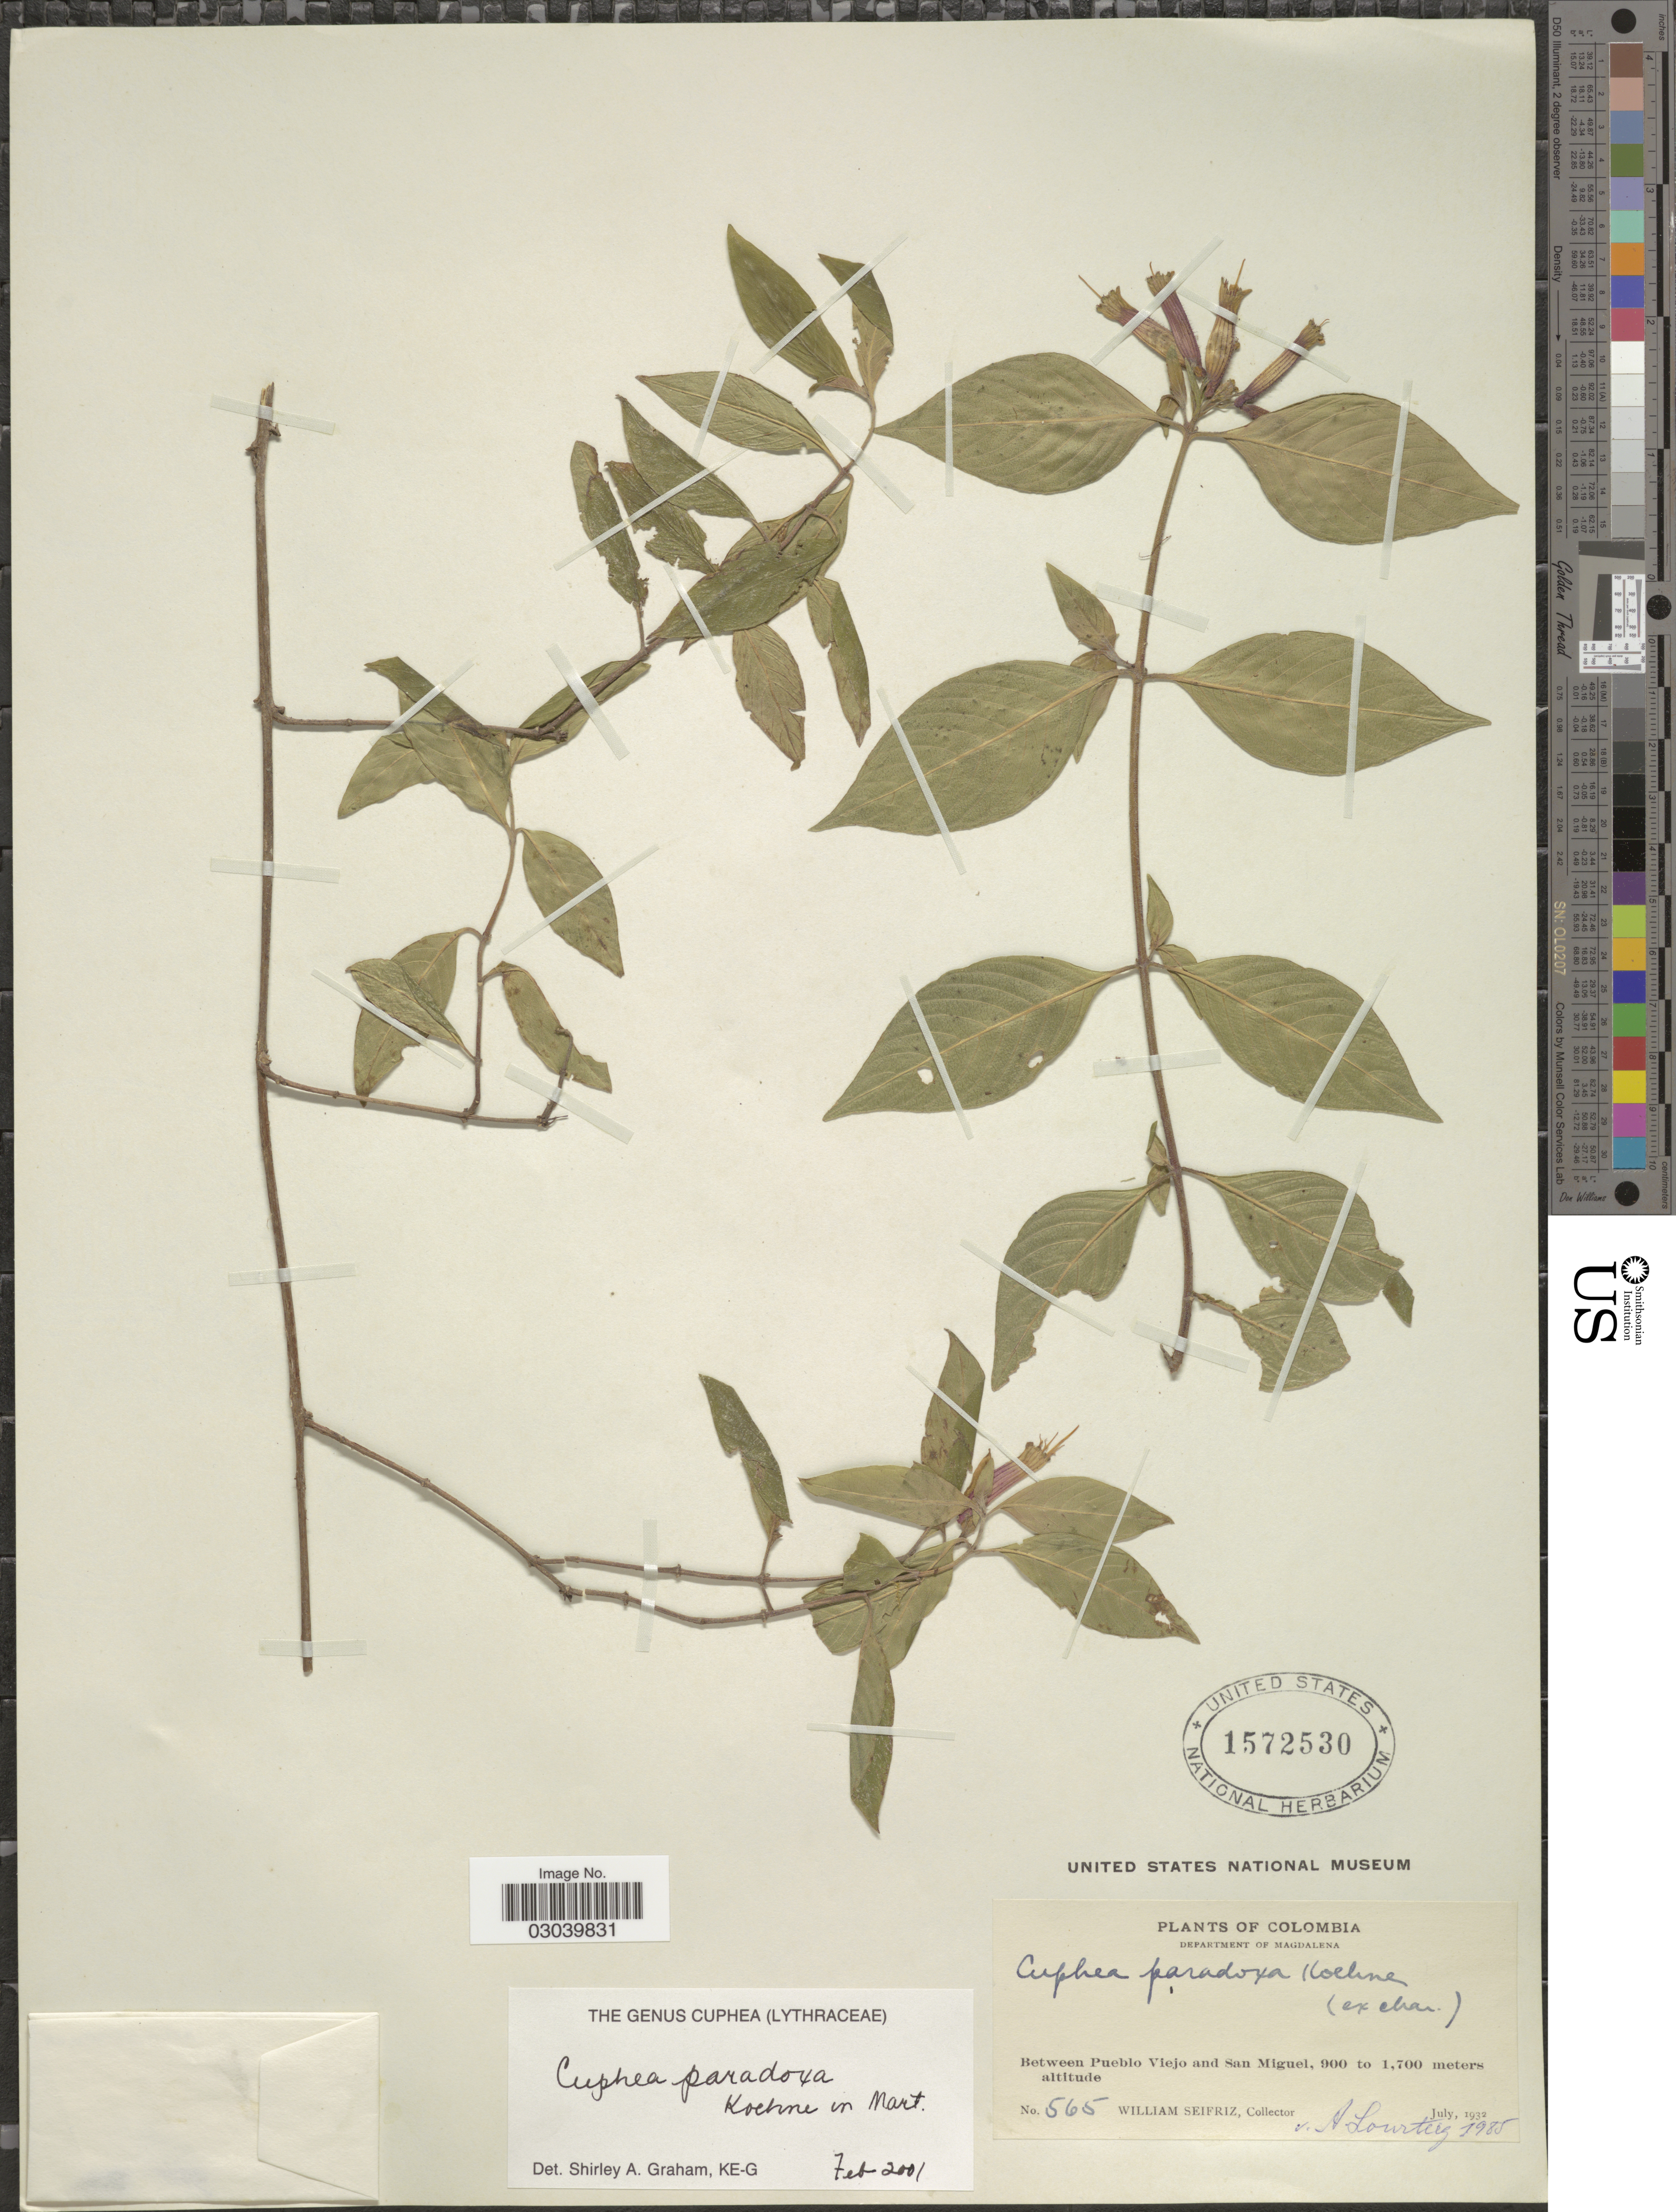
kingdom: Plantae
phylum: Tracheophyta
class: Magnoliopsida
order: Myrtales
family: Lythraceae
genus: Cuphea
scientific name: Cuphea paradoxa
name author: Koehne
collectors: W. Seifriz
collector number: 565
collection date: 1932-07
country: Colombia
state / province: Magdalena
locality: Department of Magdalena. Between Pueblo Viejo and San Miguel.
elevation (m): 900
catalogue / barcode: US 1572530